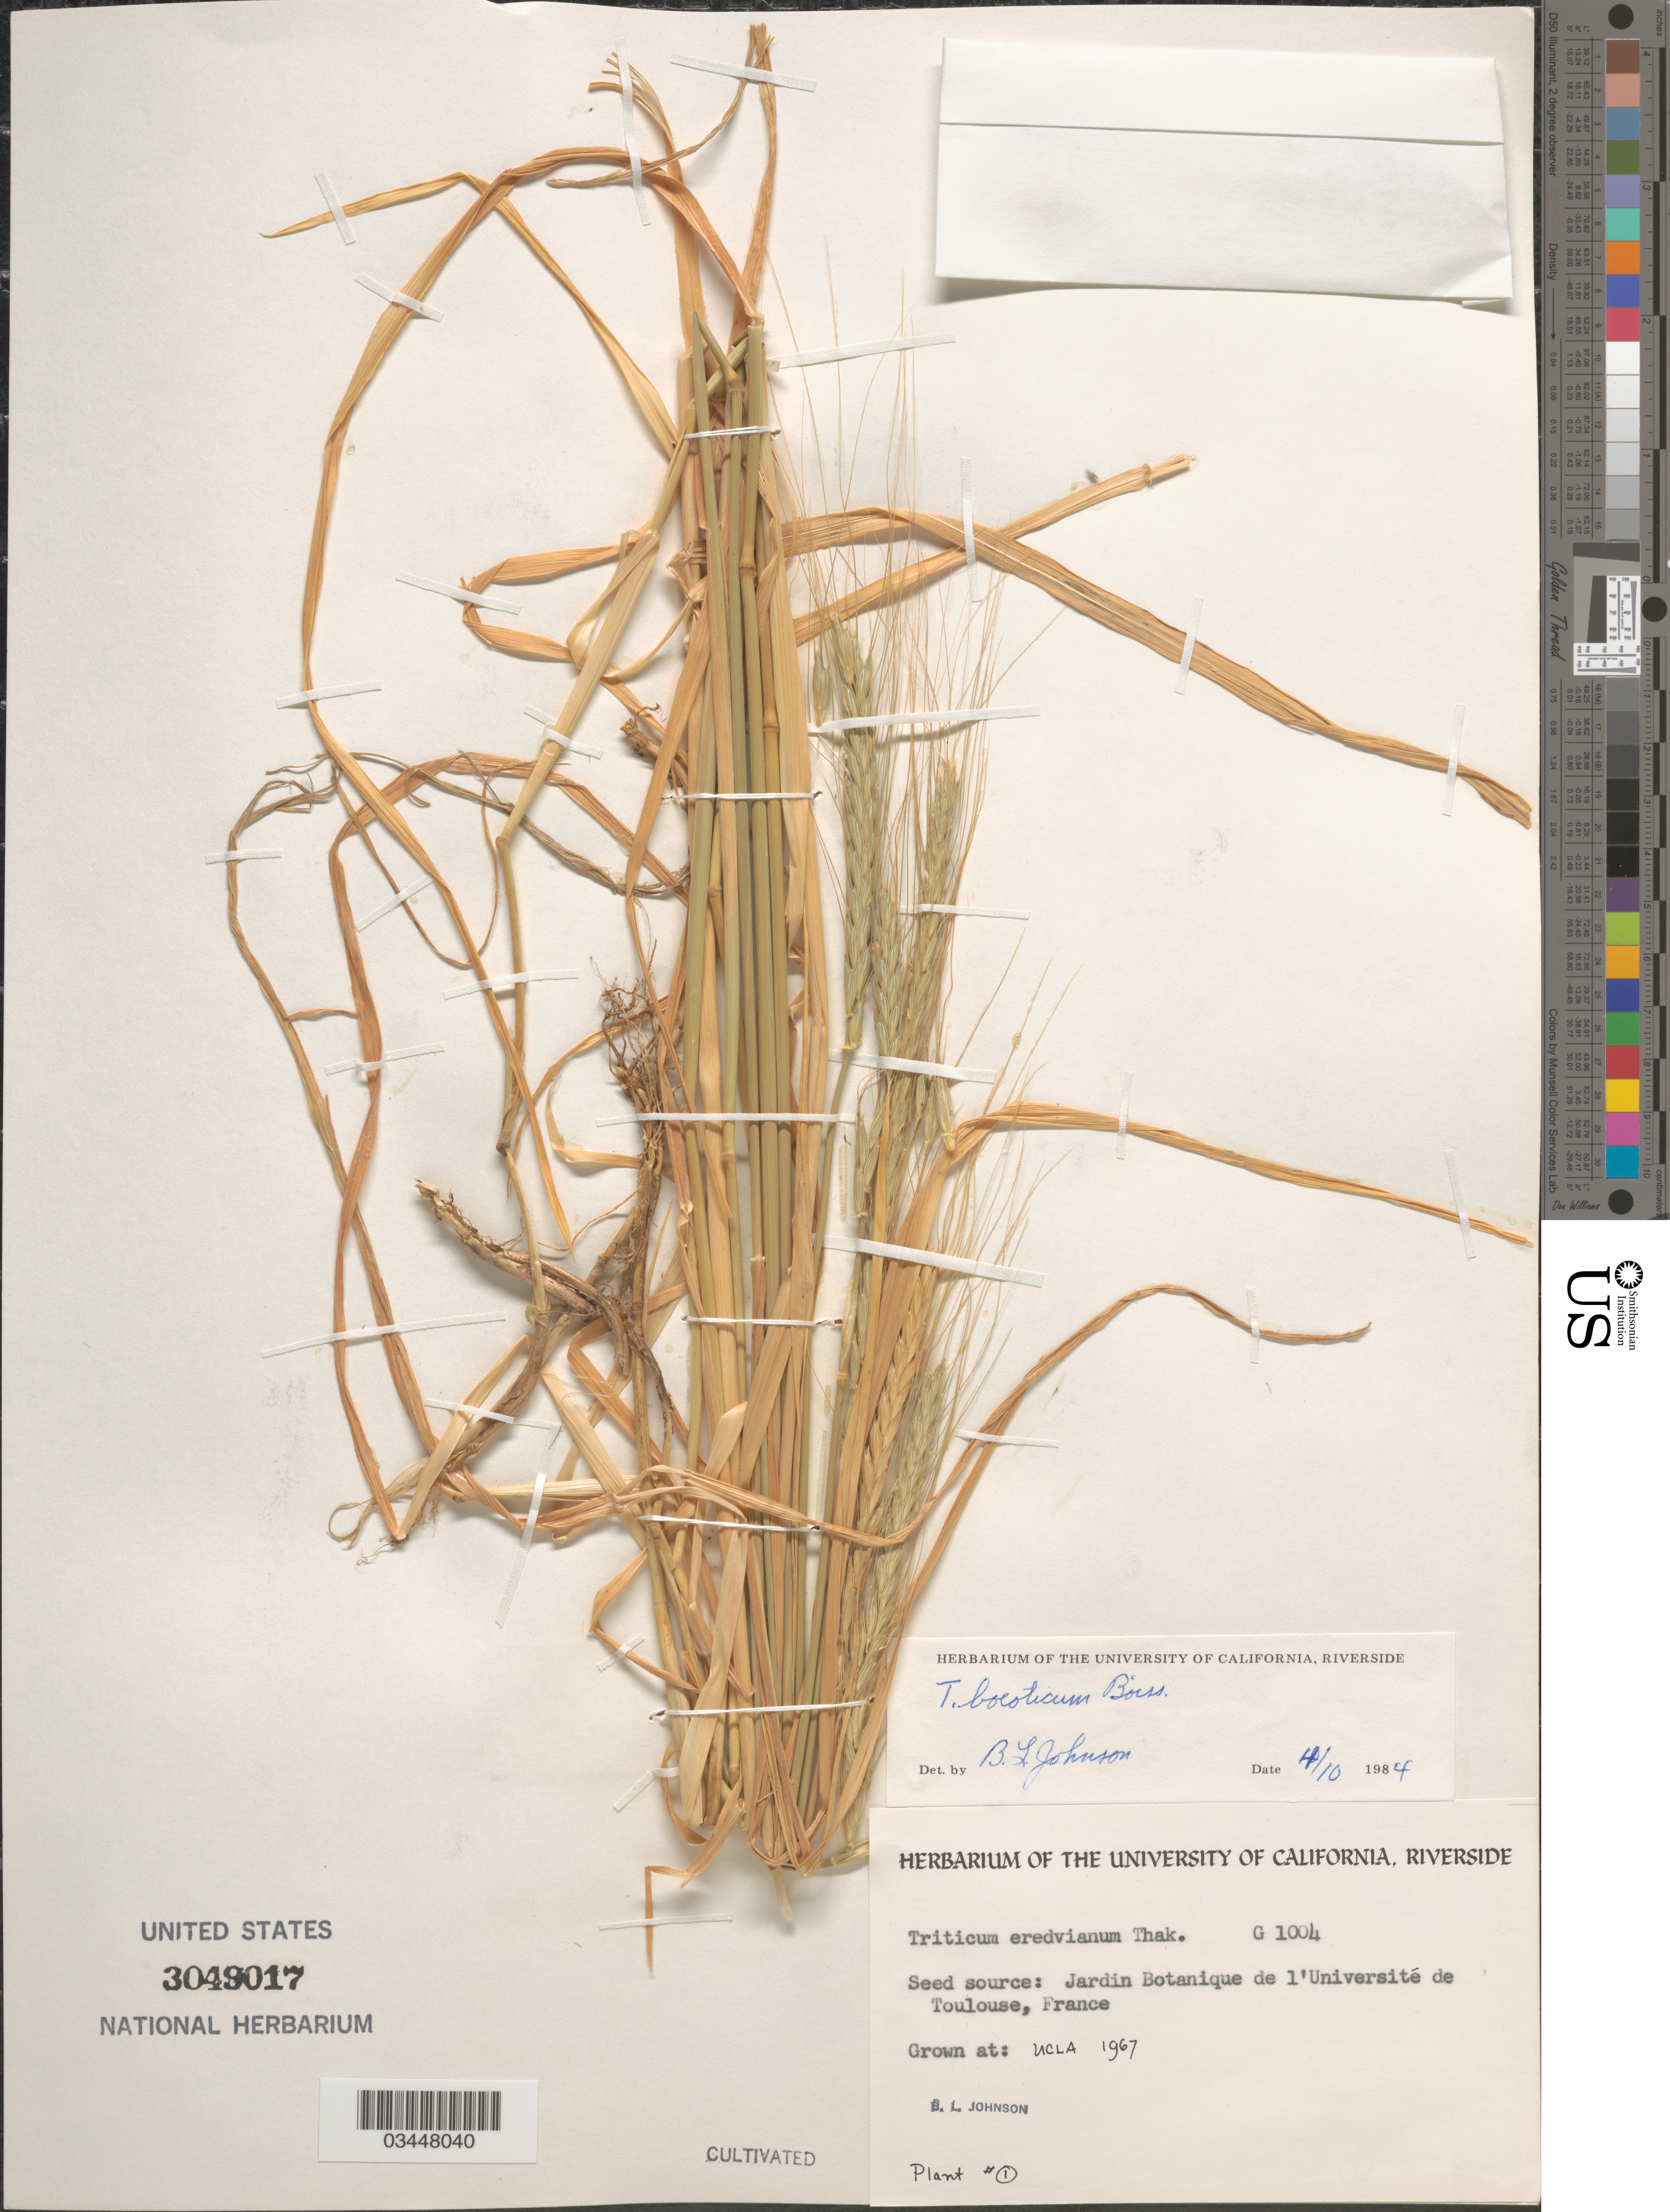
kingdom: Plantae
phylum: Tracheophyta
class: Liliopsida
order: Poales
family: Poaceae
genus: Triticum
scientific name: Triticum boeoticum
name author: Boiss.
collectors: B. Johnson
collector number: G1004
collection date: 1967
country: United States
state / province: California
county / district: Los Angeles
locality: UCLA.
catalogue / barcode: US 3049017